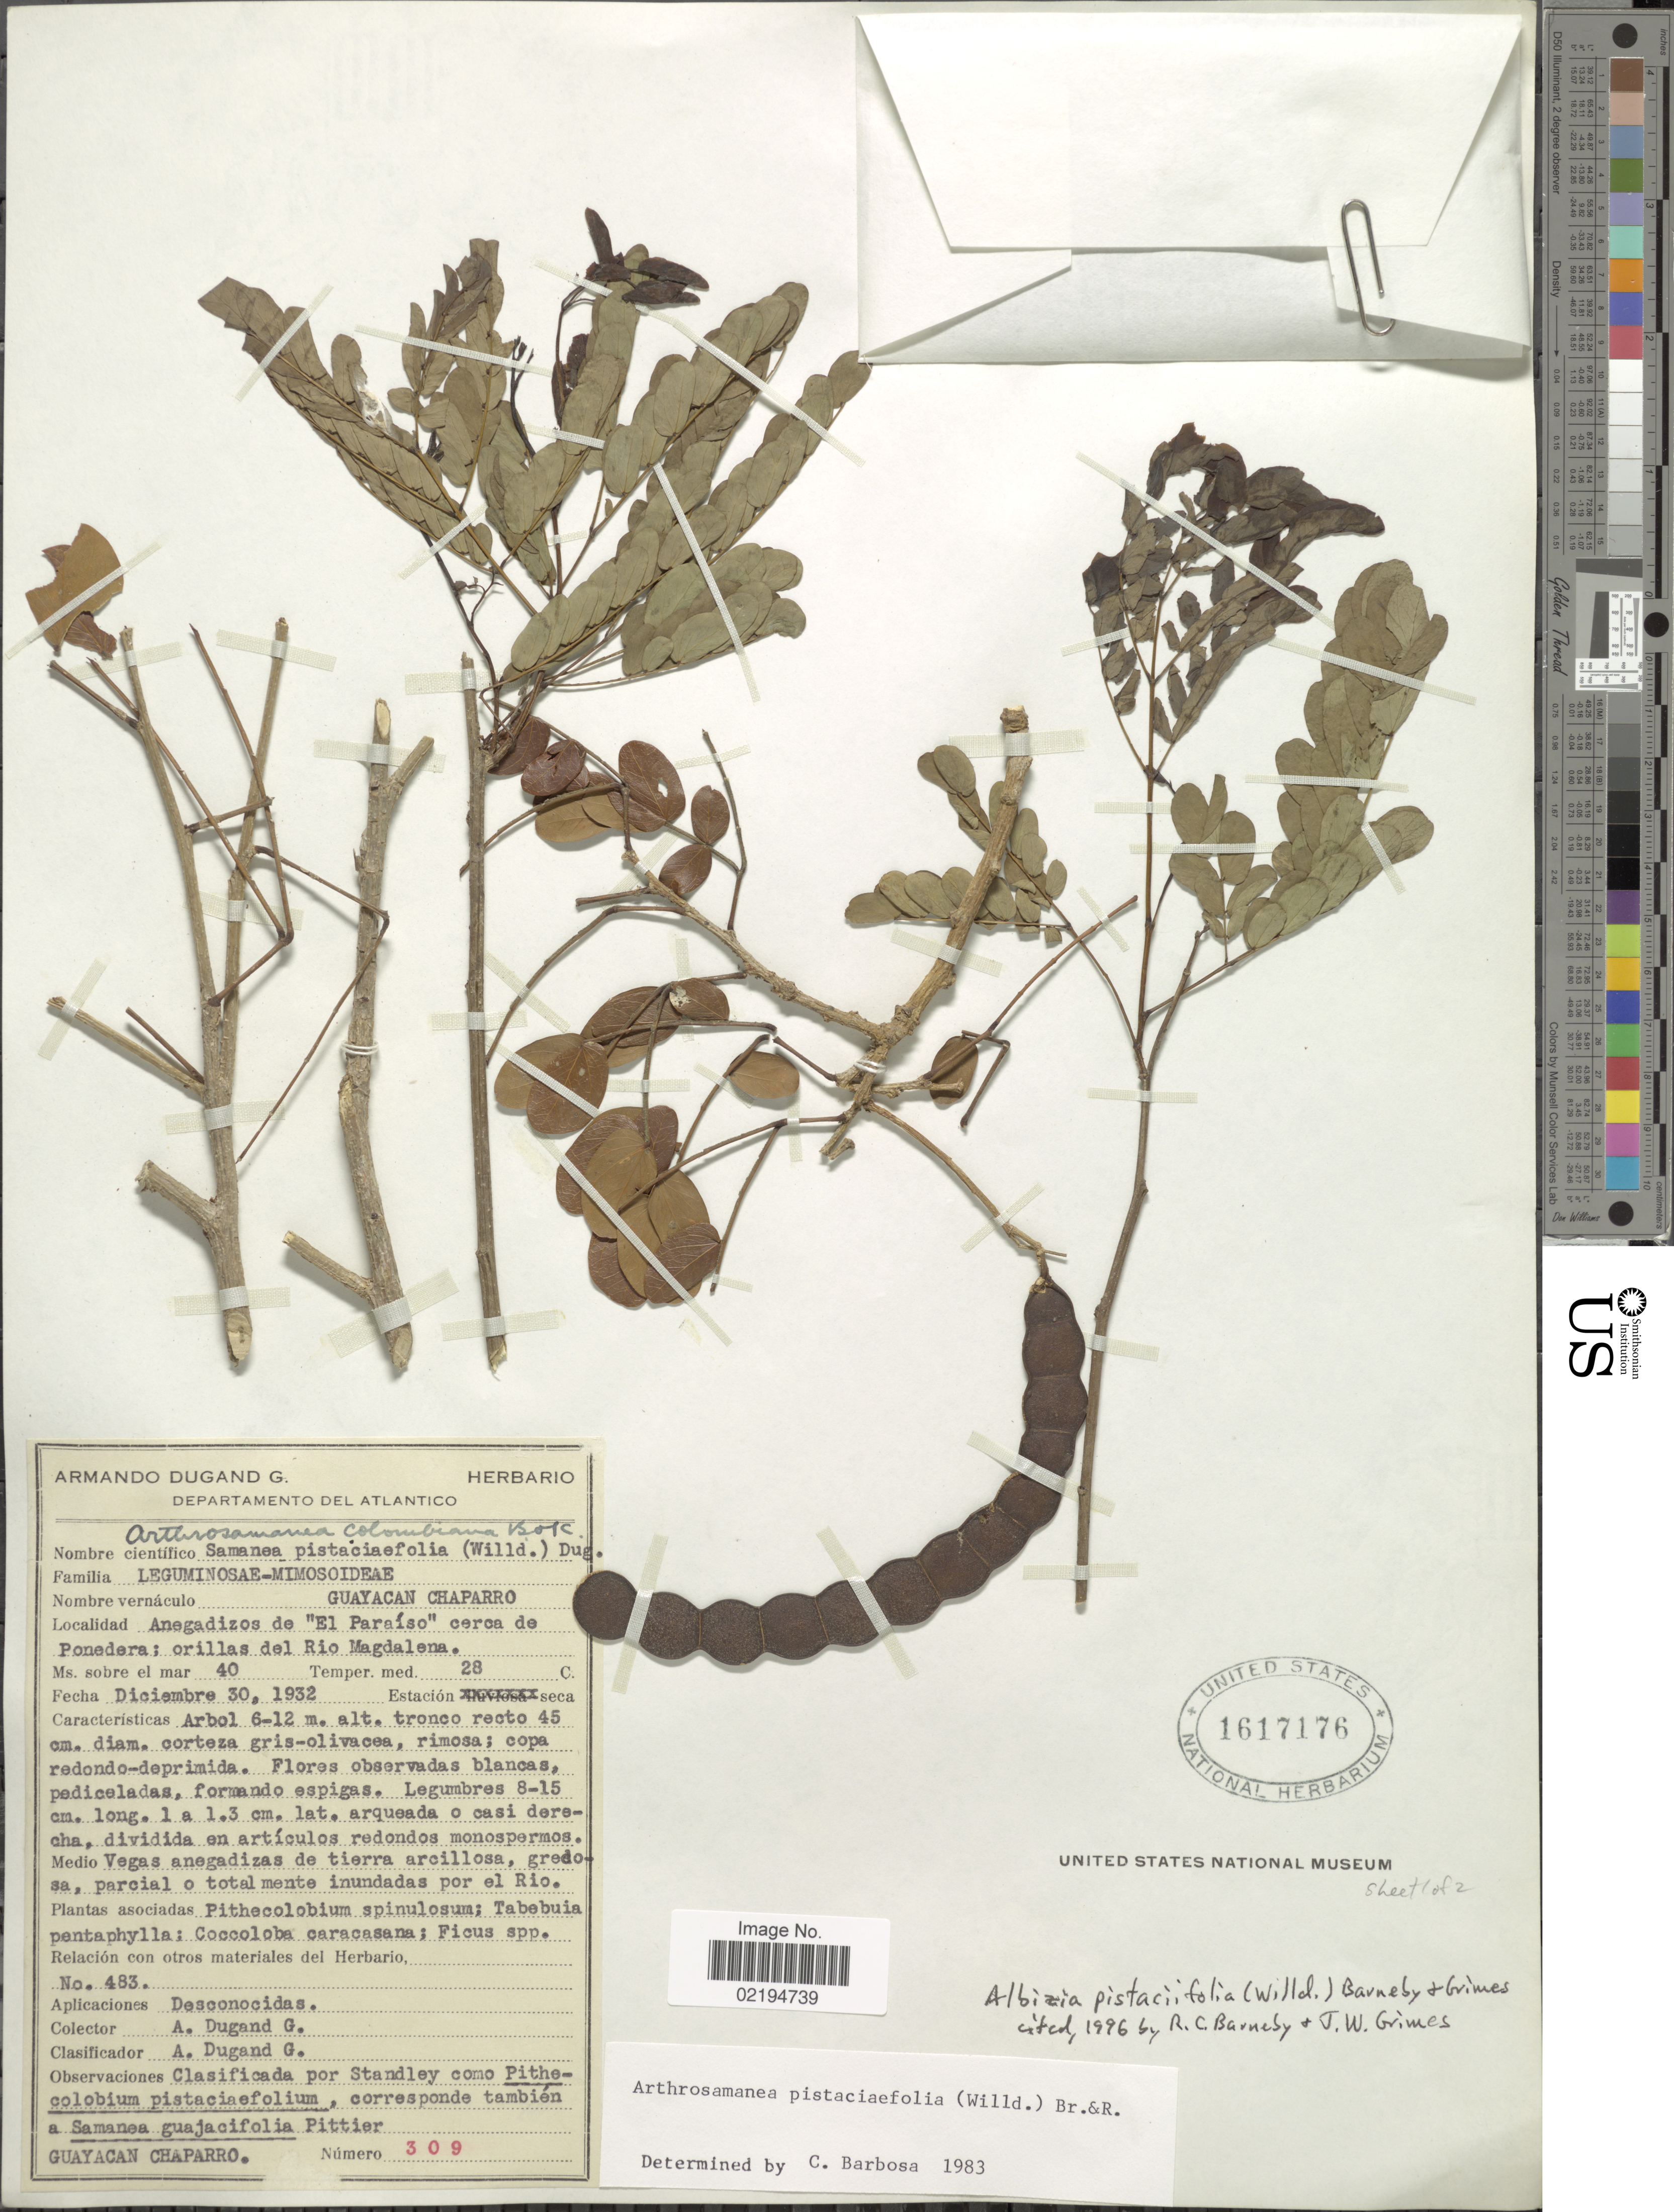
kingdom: Plantae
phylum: Tracheophyta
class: Magnoliopsida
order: Fabales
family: Fabaceae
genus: Pseudalbizzia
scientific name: Pseudalbizzia pistaciifolia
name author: (Willd.) Koenen & Duno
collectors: A. Dugand G.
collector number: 483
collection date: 1932-12-30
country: Colombia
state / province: Atlántico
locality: Anegadizos de "El Paraiso"cerca de Ponedra; orillas del Rio Magdalena.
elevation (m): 40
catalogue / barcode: US 1617176